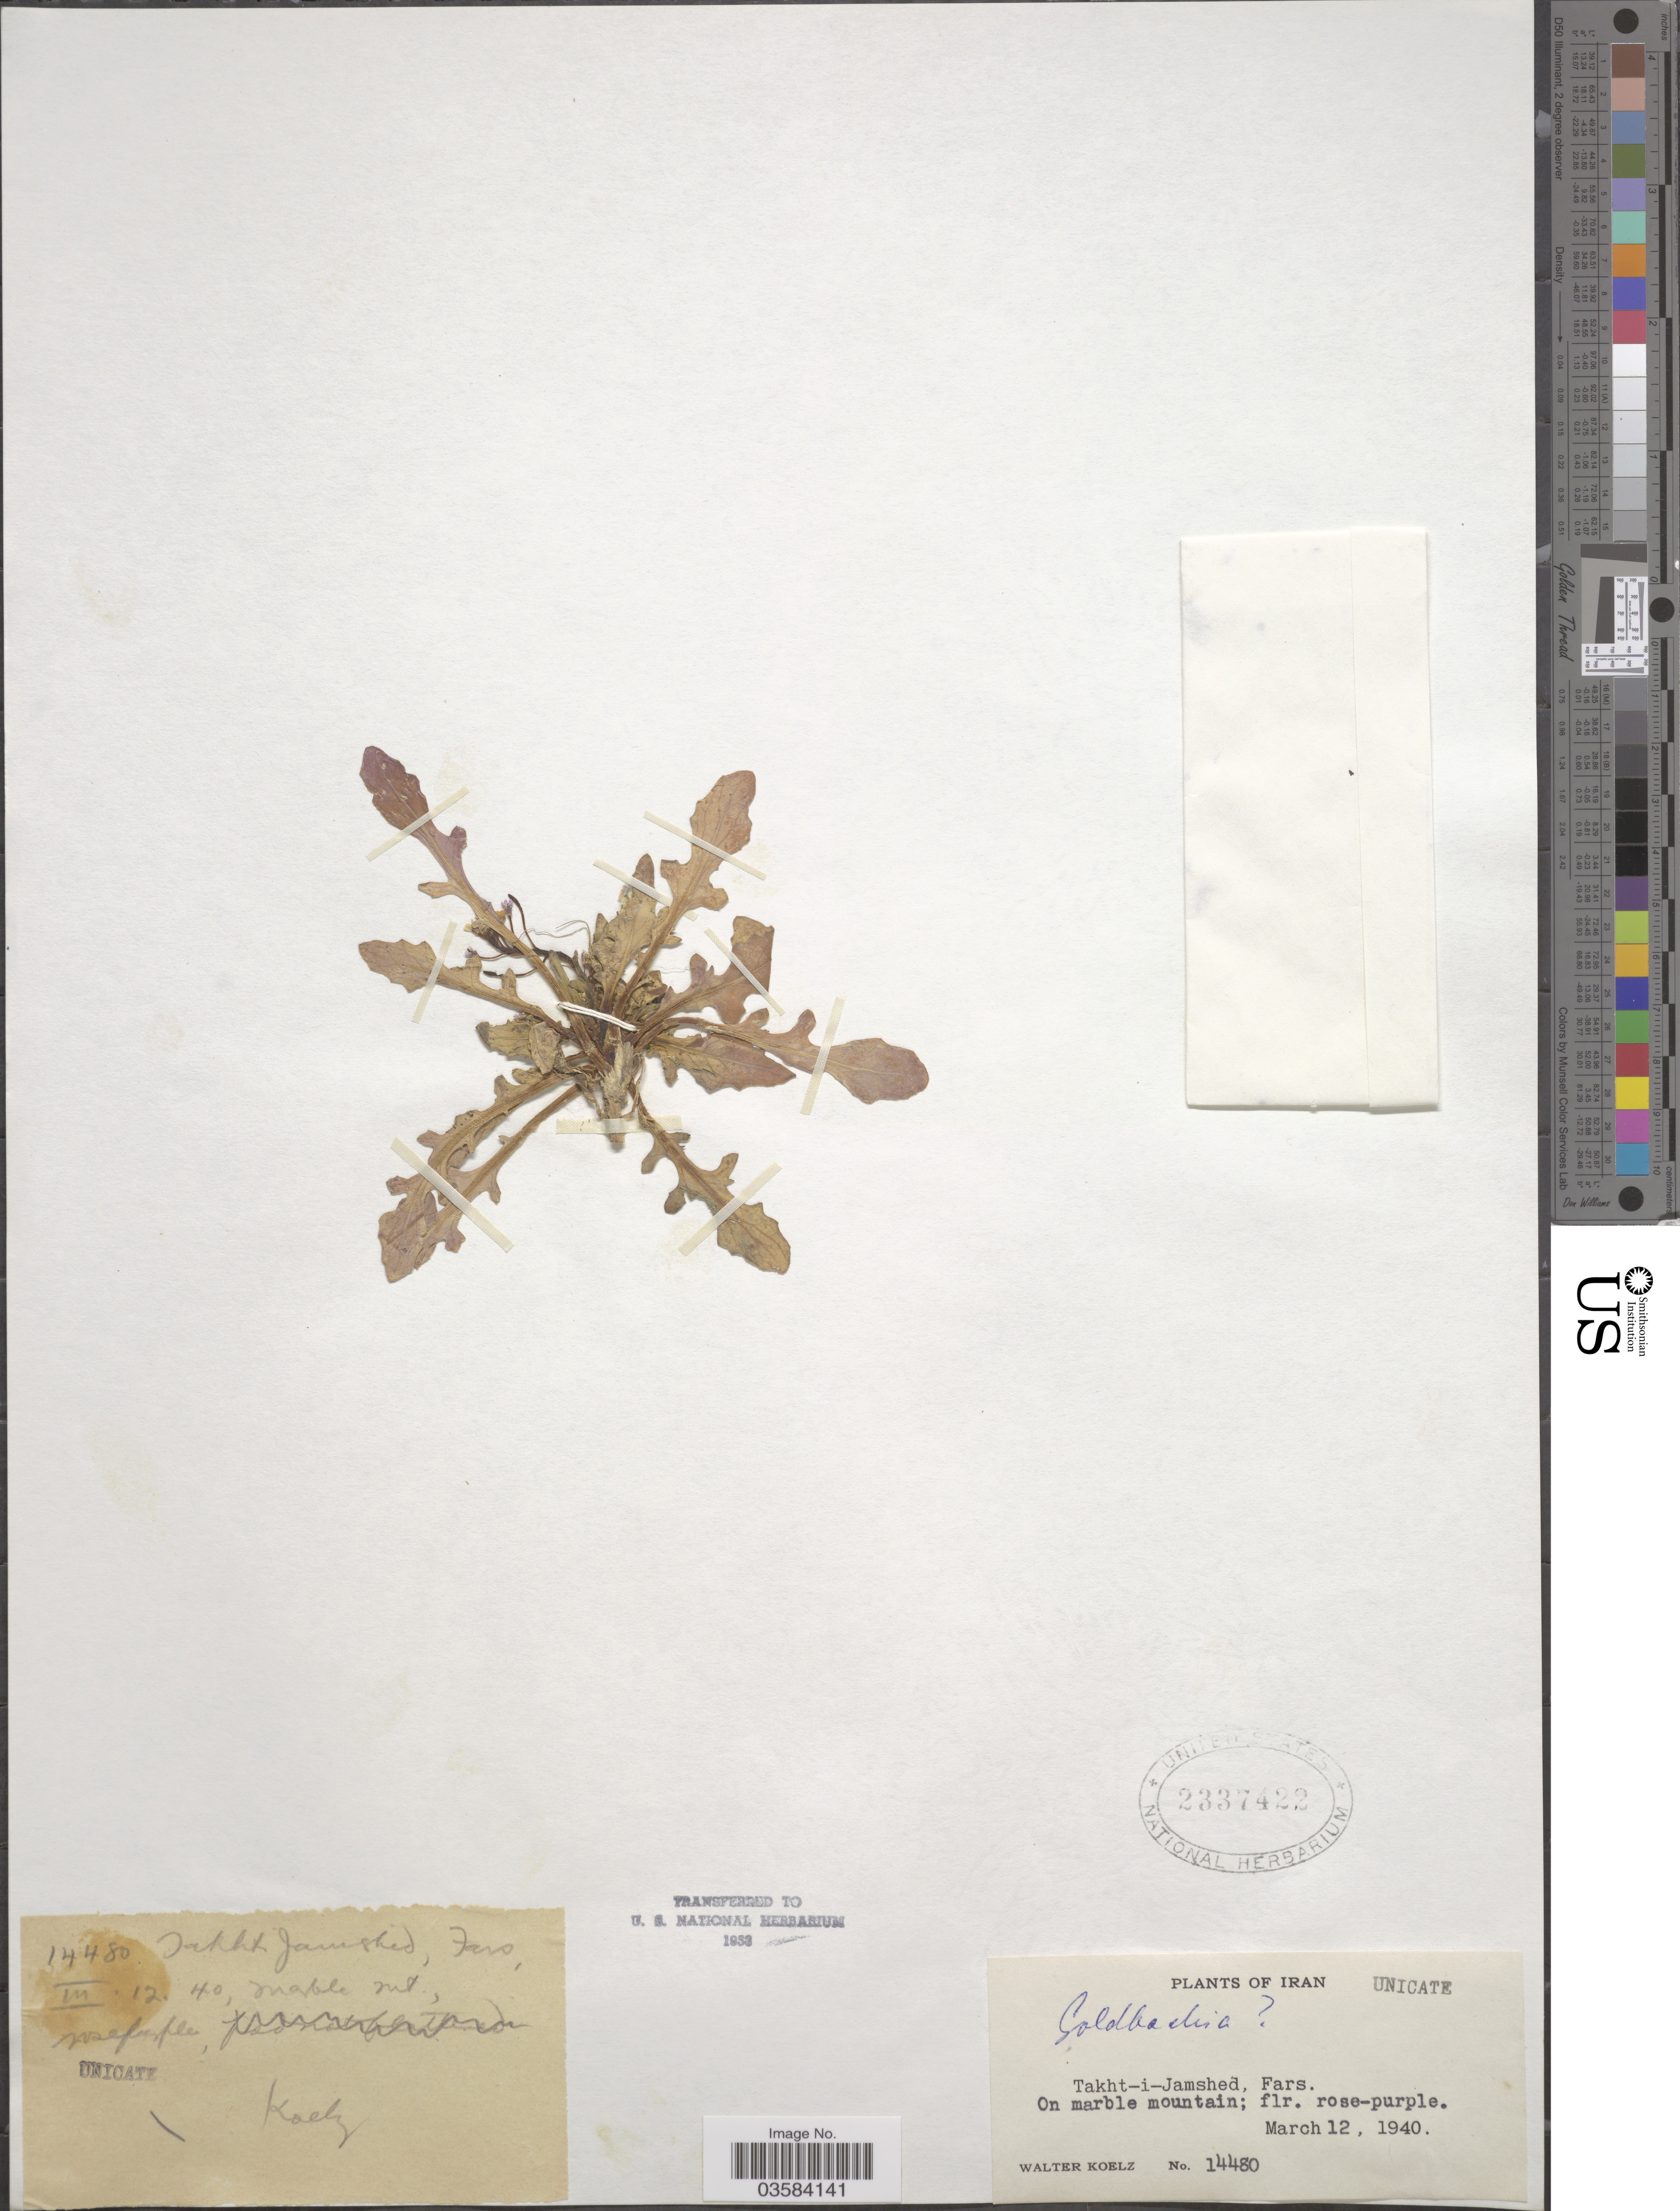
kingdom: Plantae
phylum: Tracheophyta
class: Magnoliopsida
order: Brassicales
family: Brassicaceae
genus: Goldbachia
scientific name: Goldbachia sp.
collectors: W. N. Koelz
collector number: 14480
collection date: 1940-03-12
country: Iran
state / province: Fars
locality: Takht-i-Jamshed.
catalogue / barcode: US 2337422